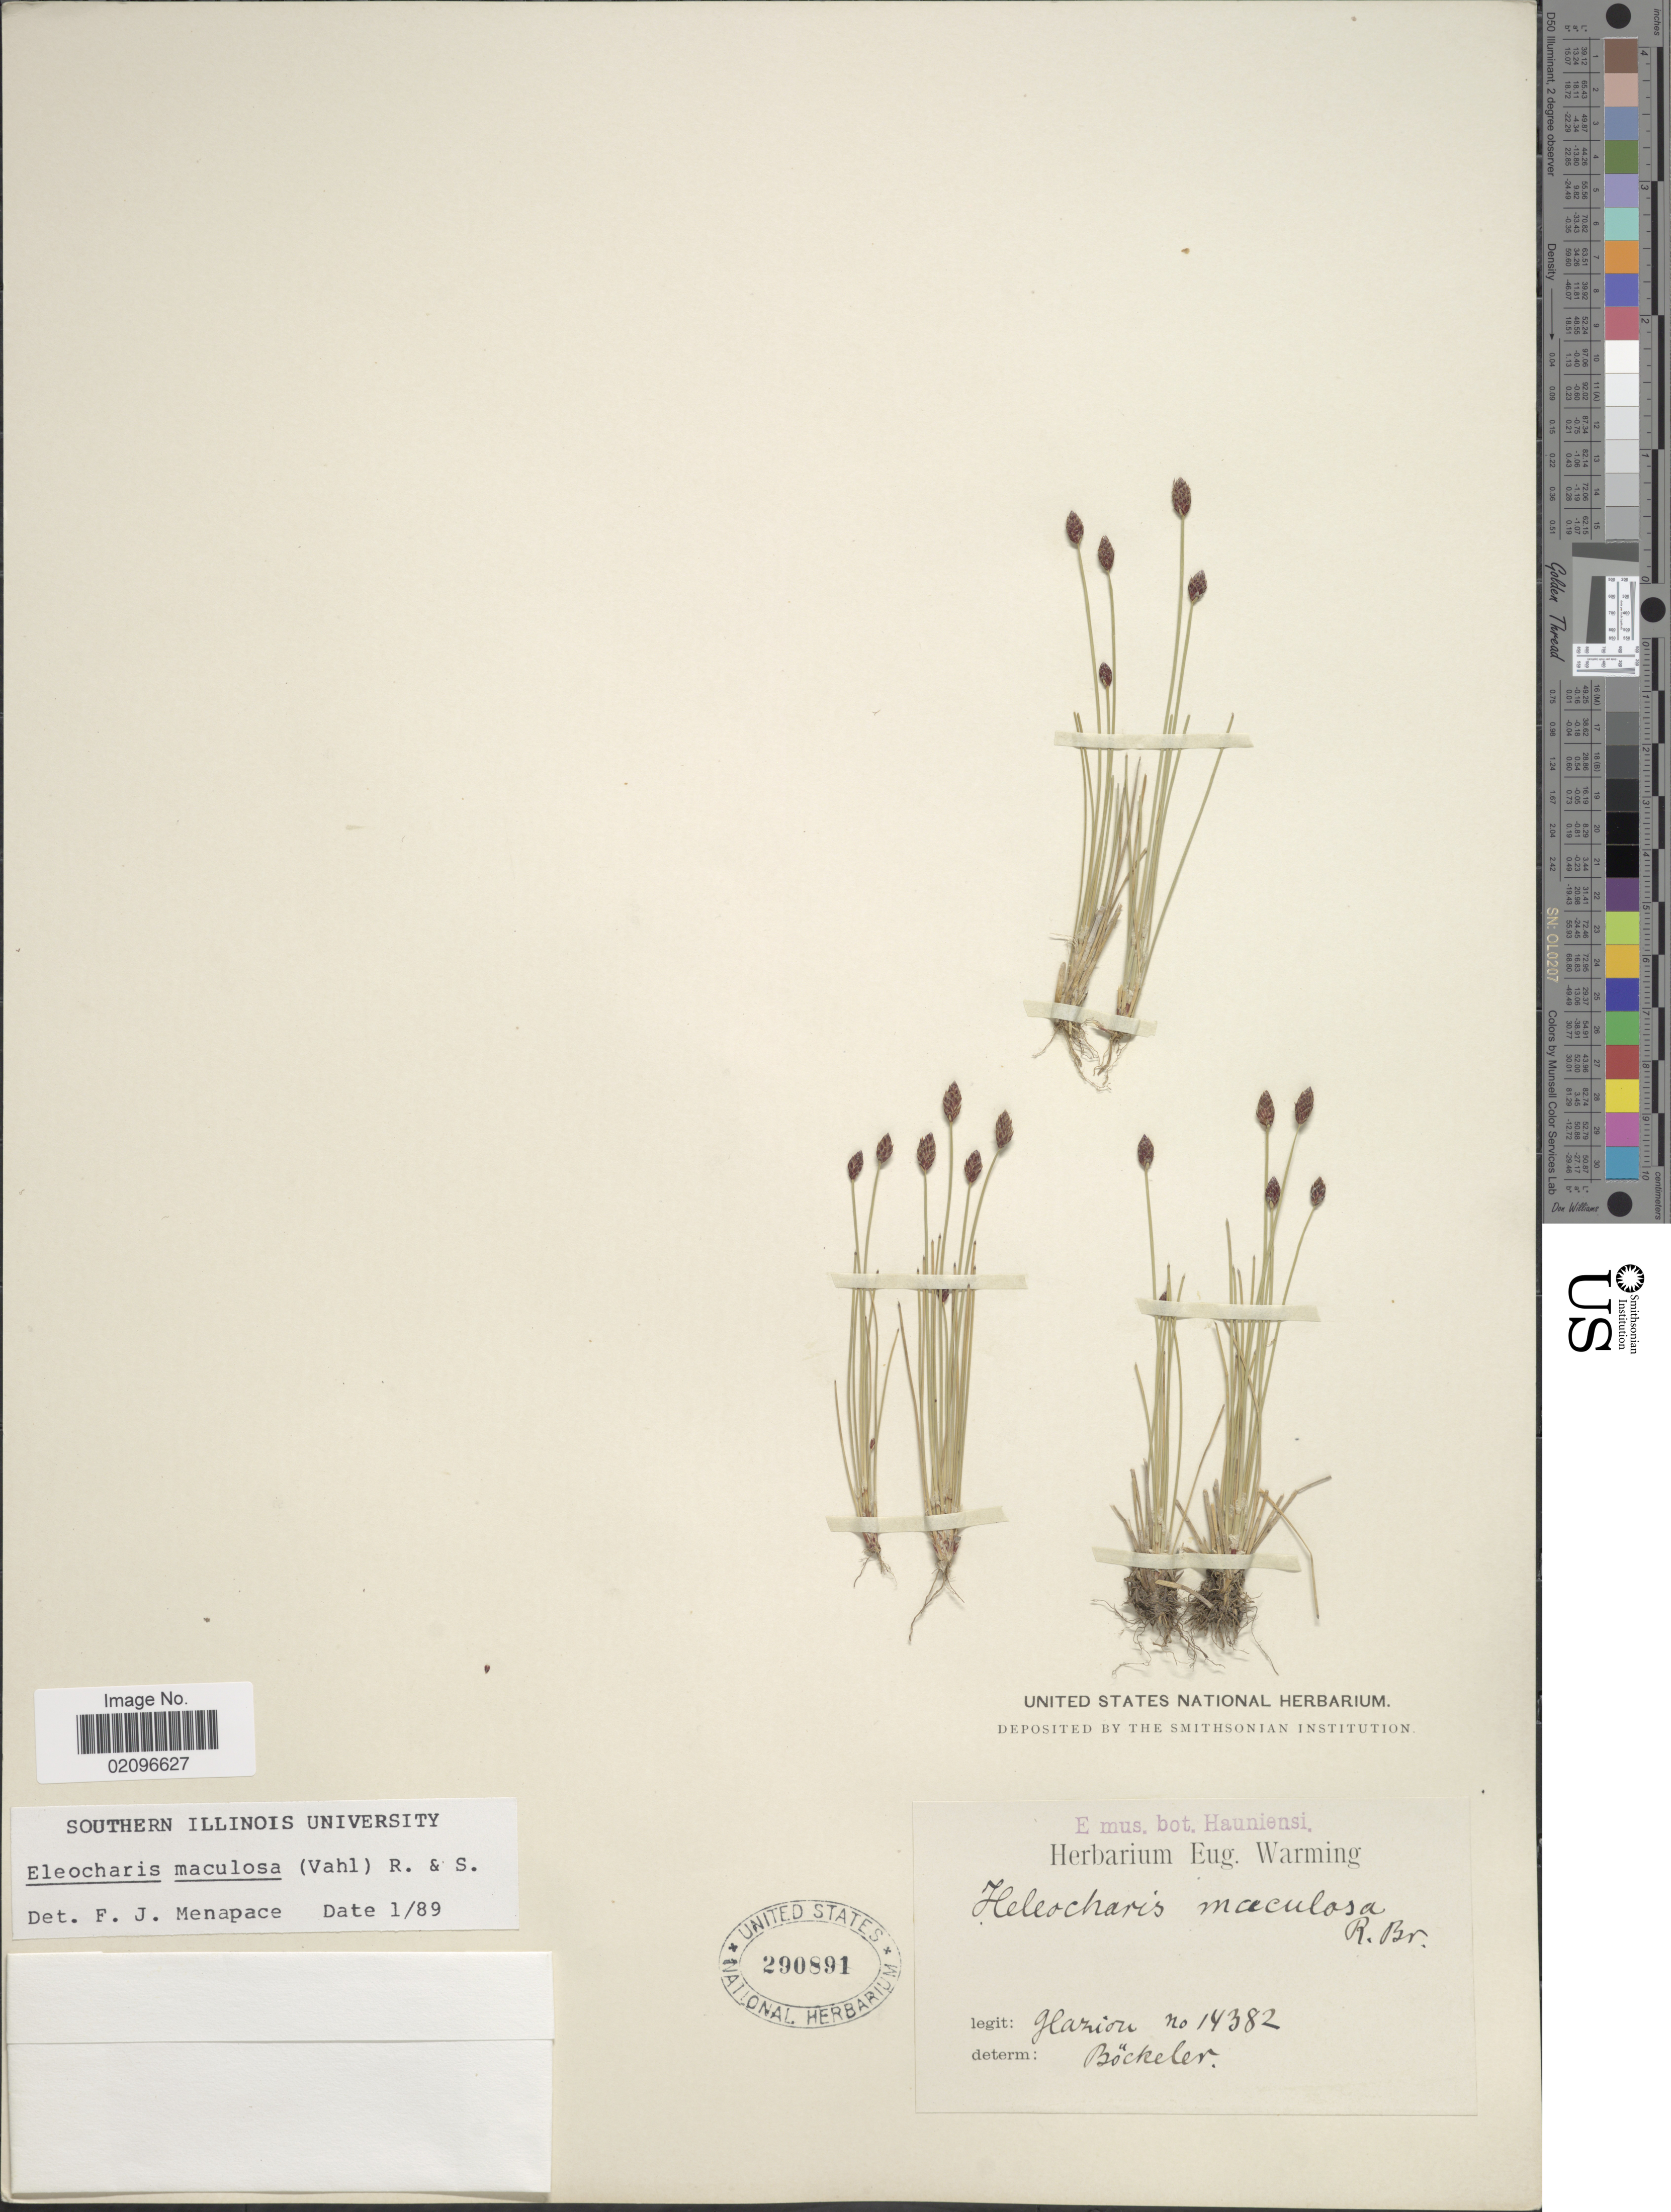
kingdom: Plantae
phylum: Tracheophyta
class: Liliopsida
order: Poales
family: Cyperaceae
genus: Eleocharis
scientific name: Eleocharis maculosa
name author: (Vahl) Roem. & Schult.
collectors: Glaziou, --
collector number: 14382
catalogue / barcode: US 290891